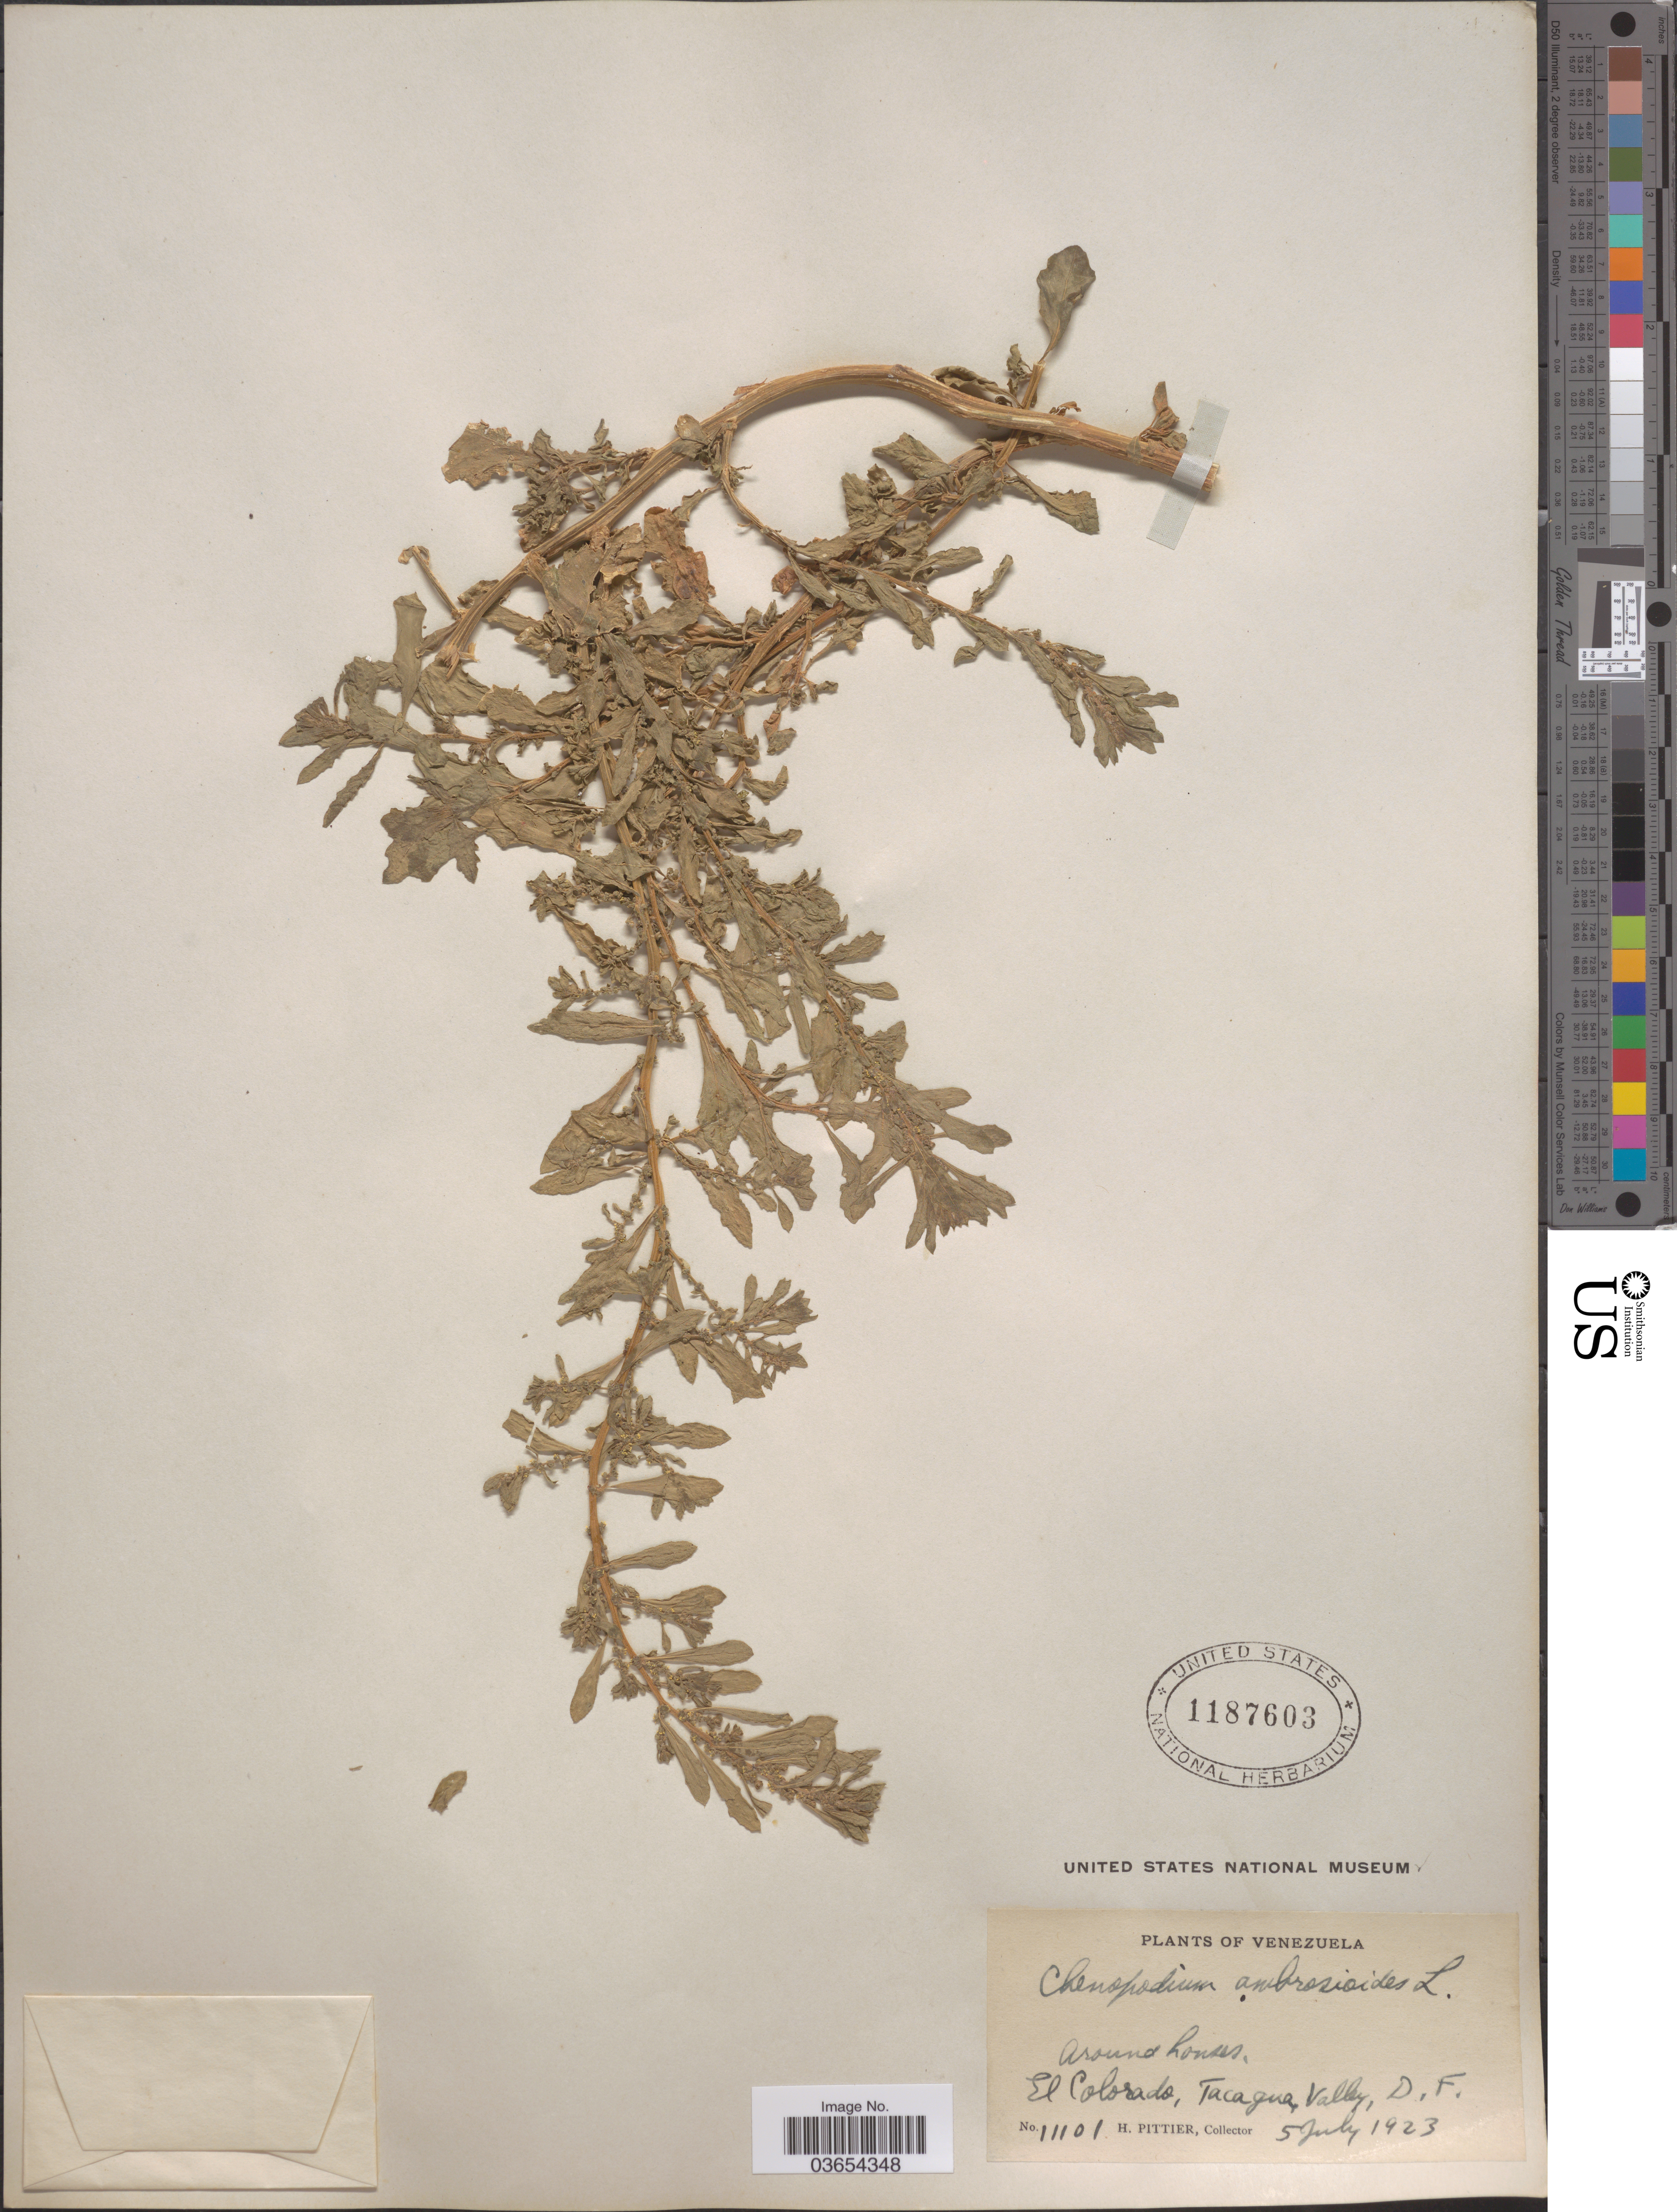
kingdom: Plantae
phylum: Tracheophyta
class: Magnoliopsida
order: Caryophyllales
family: Amaranthaceae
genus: Chenopodium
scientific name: Chenopodium ambrosioides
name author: L.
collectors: H. F. Pittier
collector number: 11101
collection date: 1923-07-05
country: Venezuela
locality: Around houses, El Colorado, Tacagua Valley, D. F.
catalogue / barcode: US 1187603